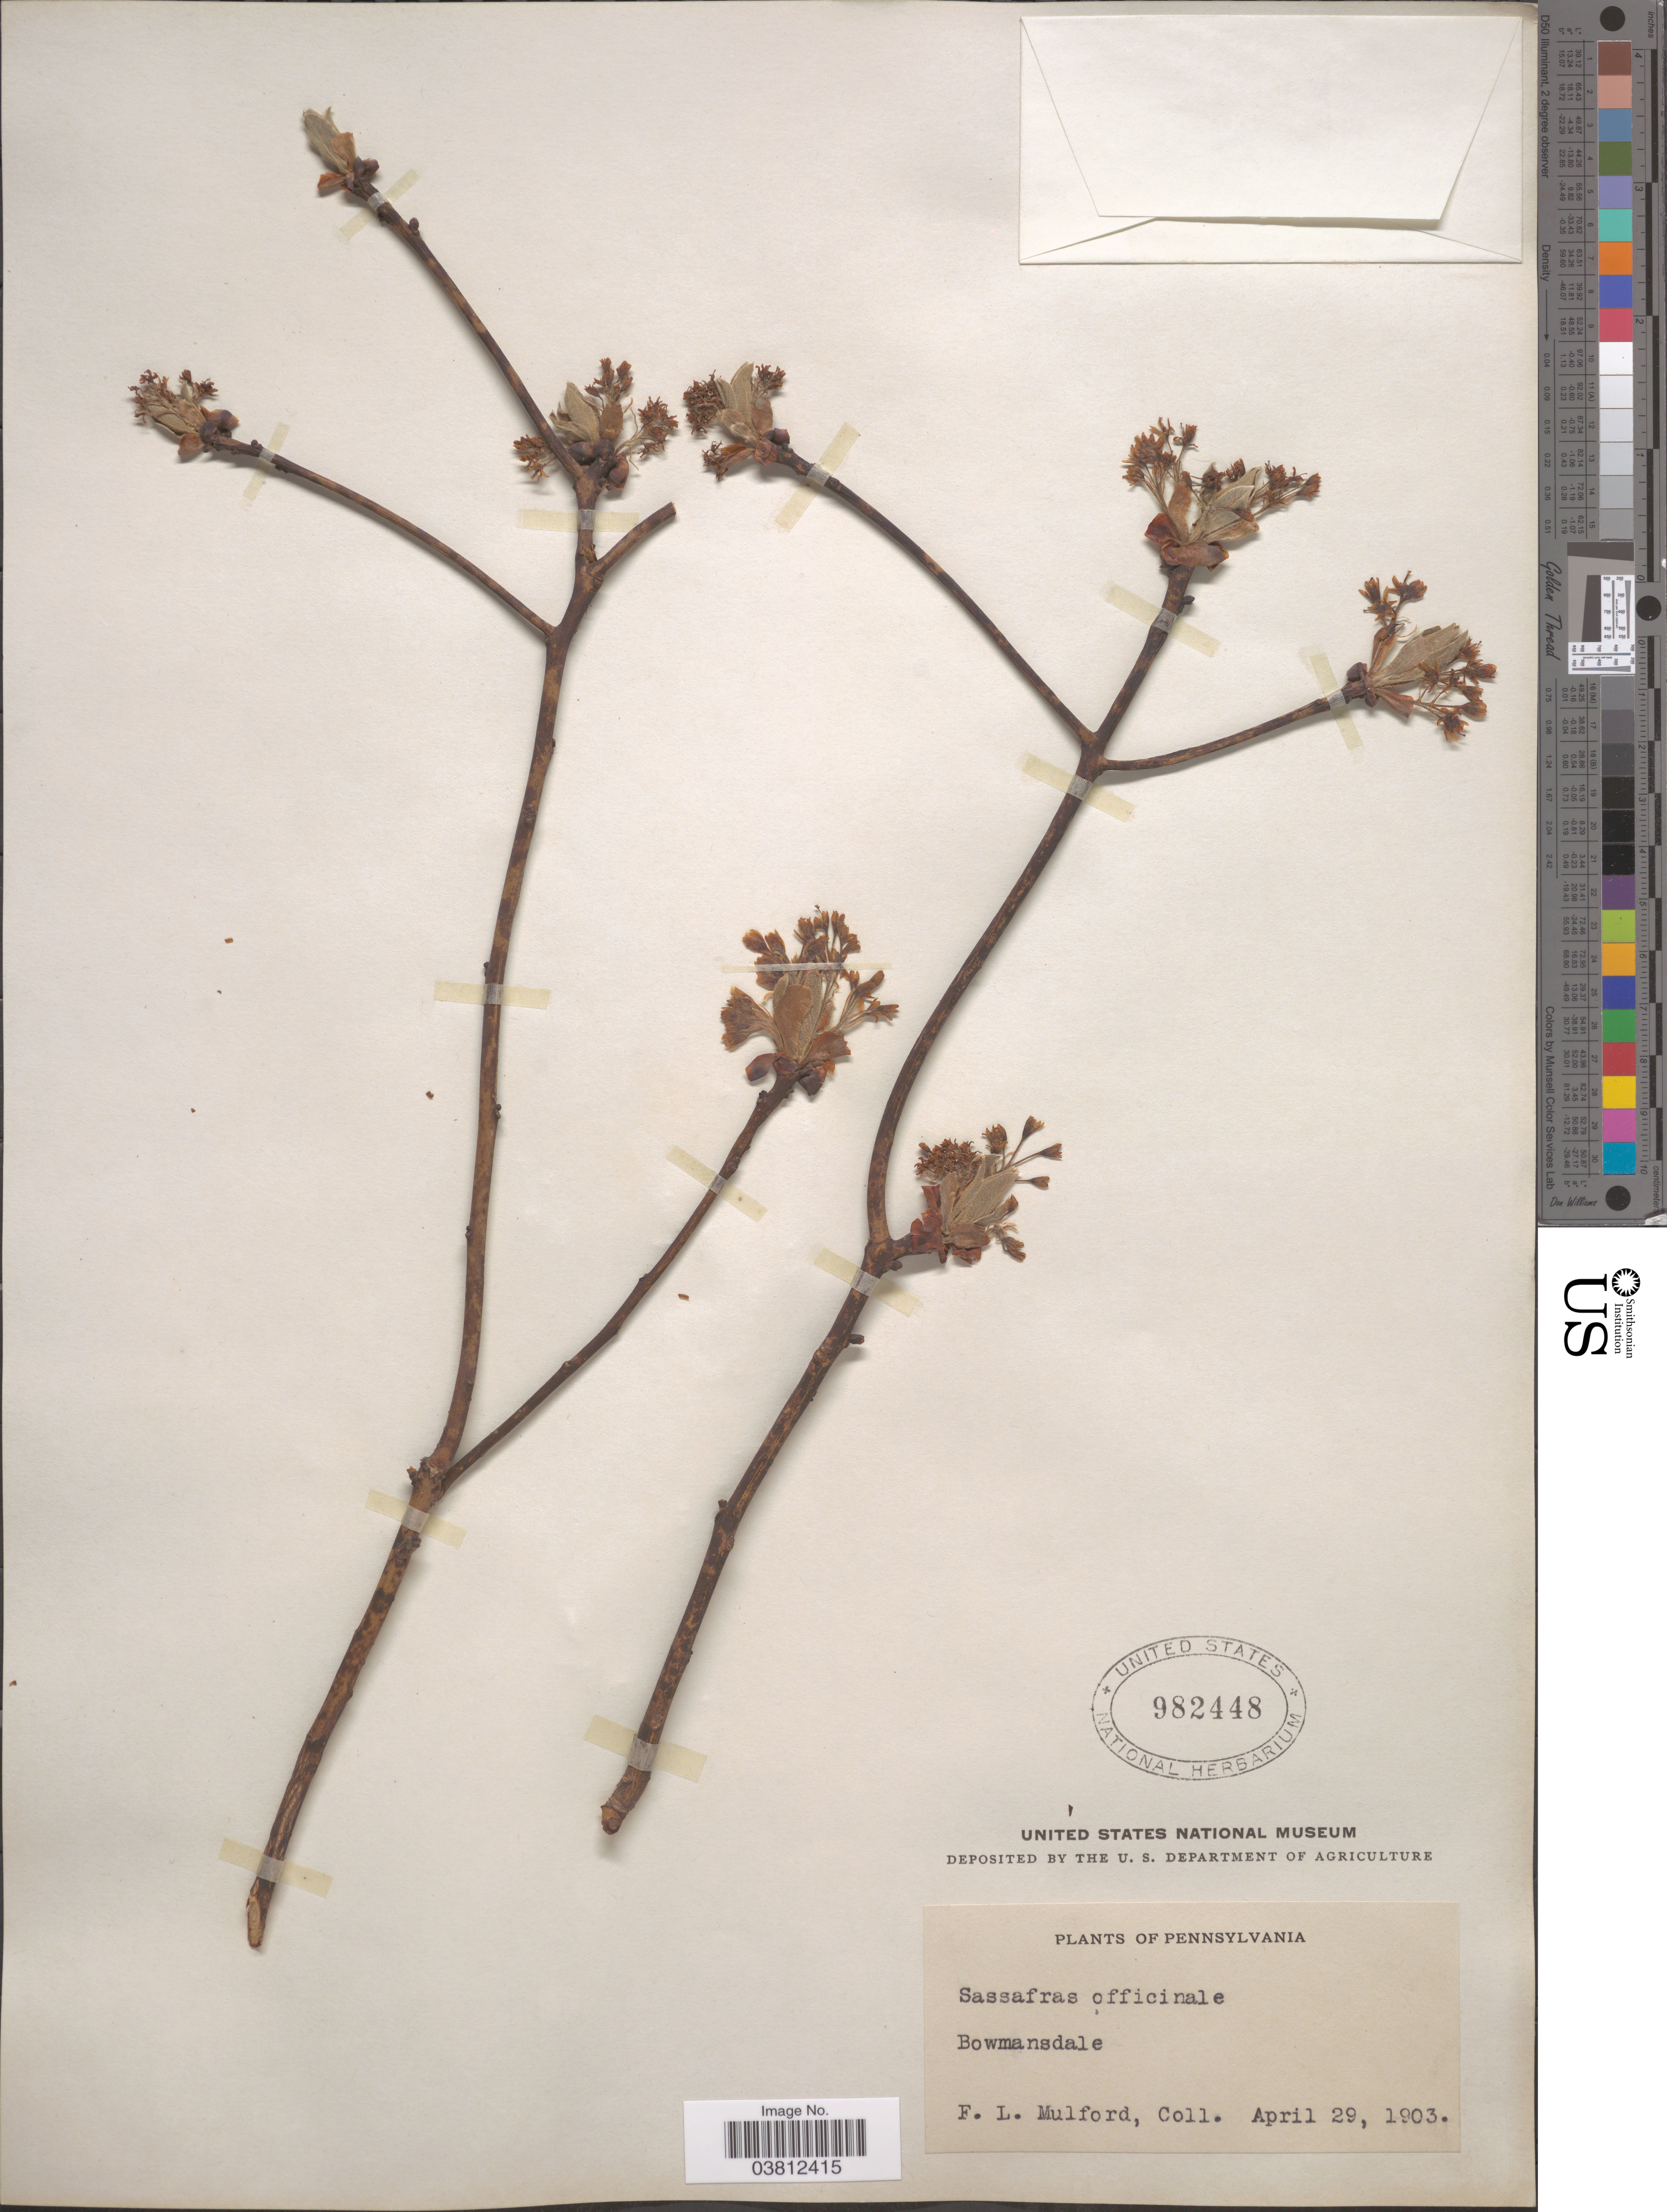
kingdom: Plantae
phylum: Tracheophyta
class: Magnoliopsida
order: Laurales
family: Lauraceae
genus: Sassafras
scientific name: Sassafras albidum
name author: (Nutt.) Nees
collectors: F. Mulford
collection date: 1903-04-29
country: United States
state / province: Pennsylvania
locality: Bowmansdale.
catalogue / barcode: US 982448